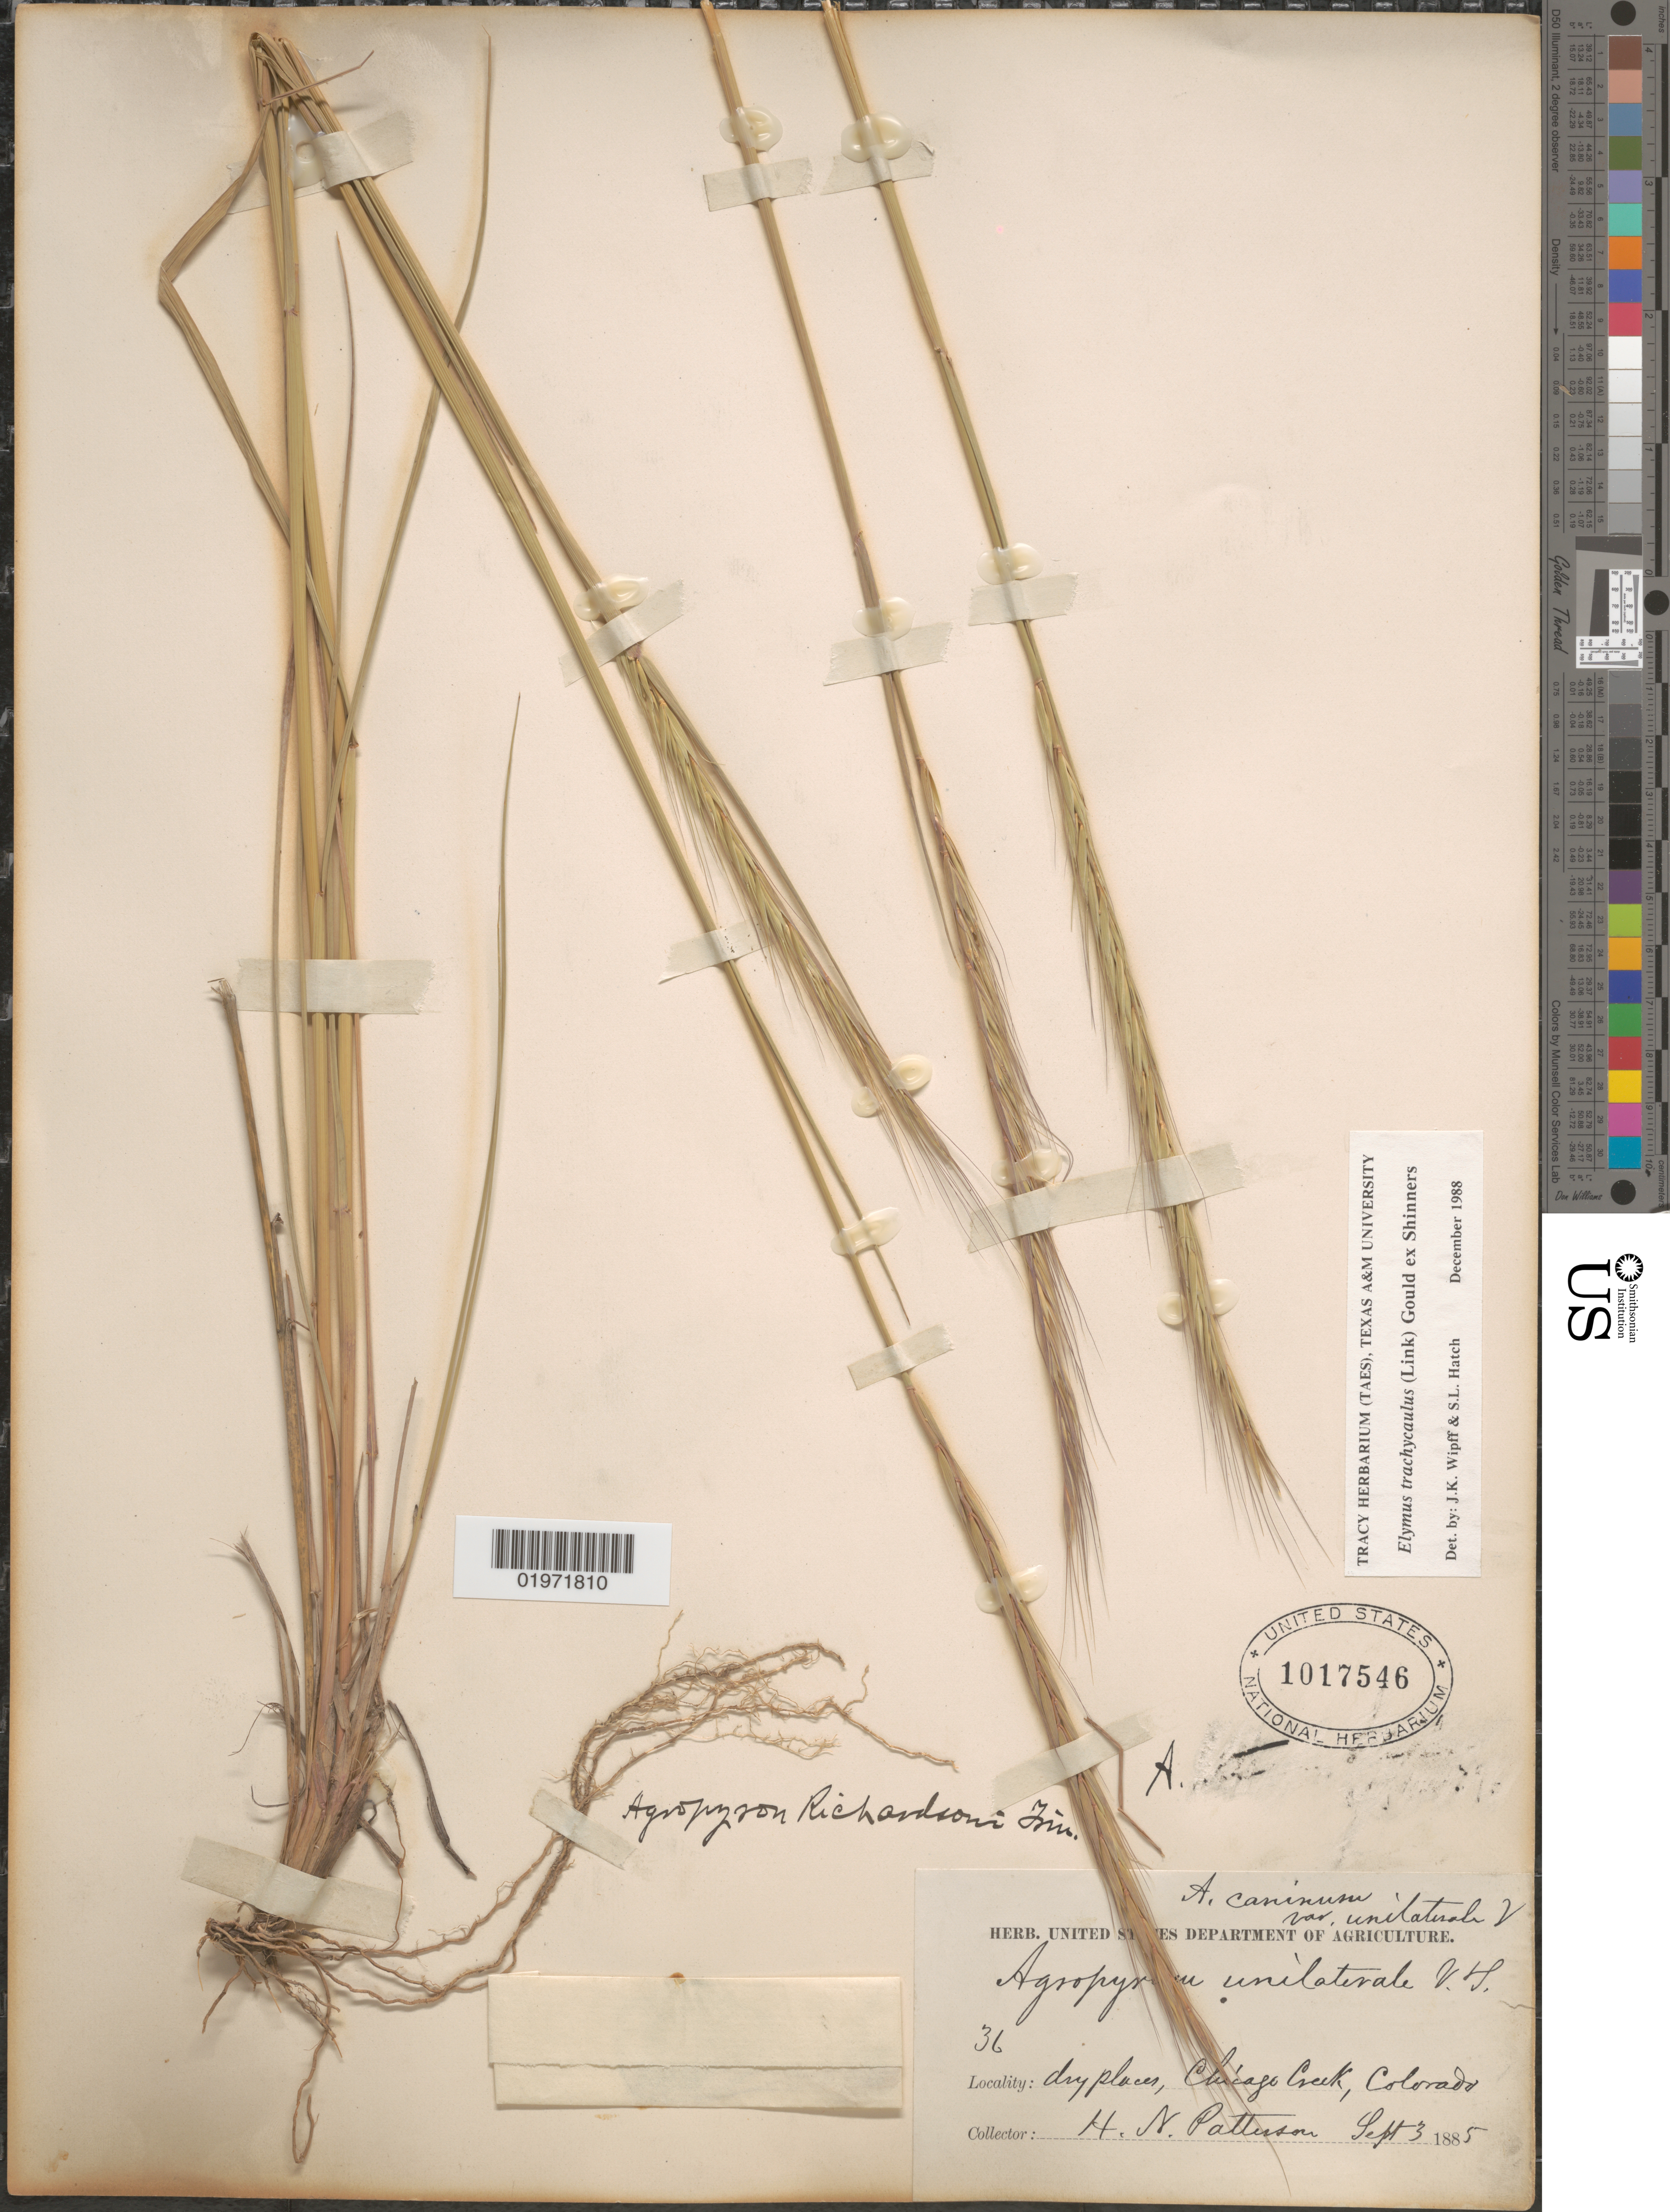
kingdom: Plantae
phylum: Tracheophyta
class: Liliopsida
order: Poales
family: Poaceae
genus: Elymus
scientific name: Elymus trachycaulus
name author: (Link) Gould ex Shinners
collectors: H. N. Patterson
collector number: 36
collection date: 1885-09-03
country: United States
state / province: Colorado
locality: Dry places, Chicago Creek.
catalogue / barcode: US 1017546